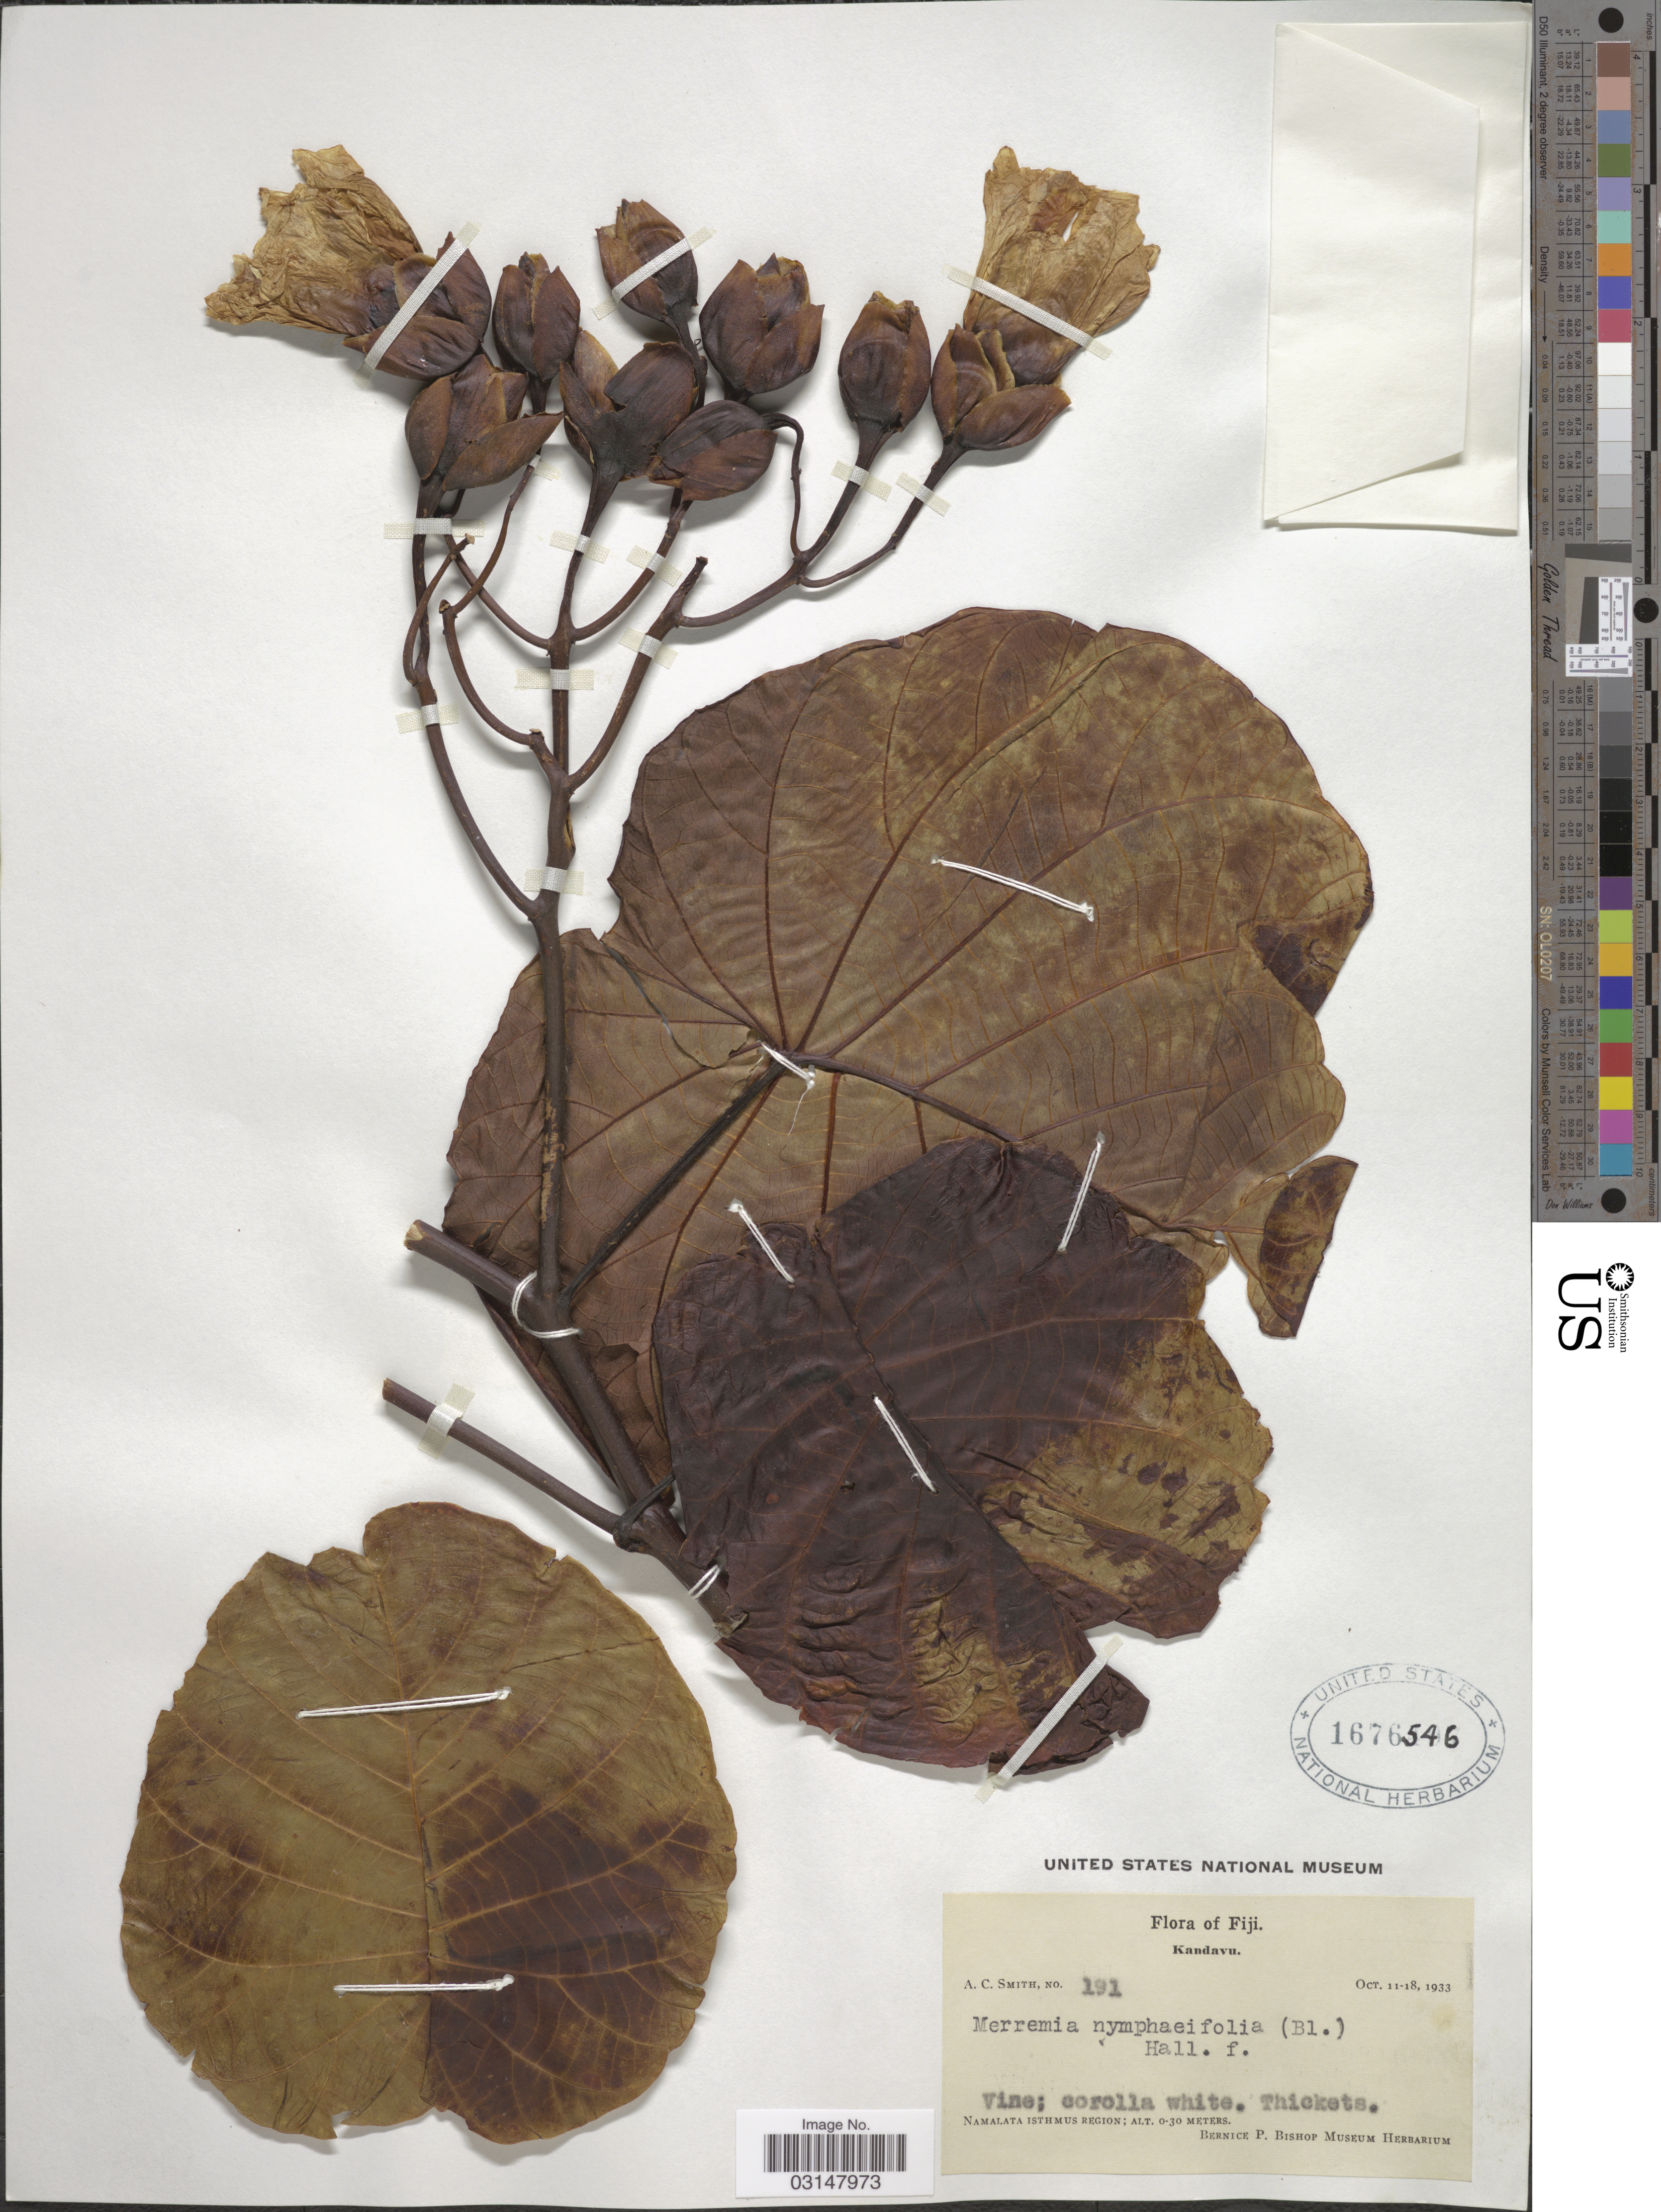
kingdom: Plantae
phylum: Tracheophyta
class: Magnoliopsida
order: Solanales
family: Convolvulaceae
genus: Decalobanthus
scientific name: Decalobanthus peltatus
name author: (L.) A. R. Simões & Staples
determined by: Wagner, W. L., (BOT), Smithsonian Institution - National Museum of Natural History (UNITED STATES)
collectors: A. C. Smith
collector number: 191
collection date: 1933-10-11/1933-10-18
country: Fiji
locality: Kandavu. Namalata Isthmus Region.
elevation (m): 0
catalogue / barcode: US 1676546